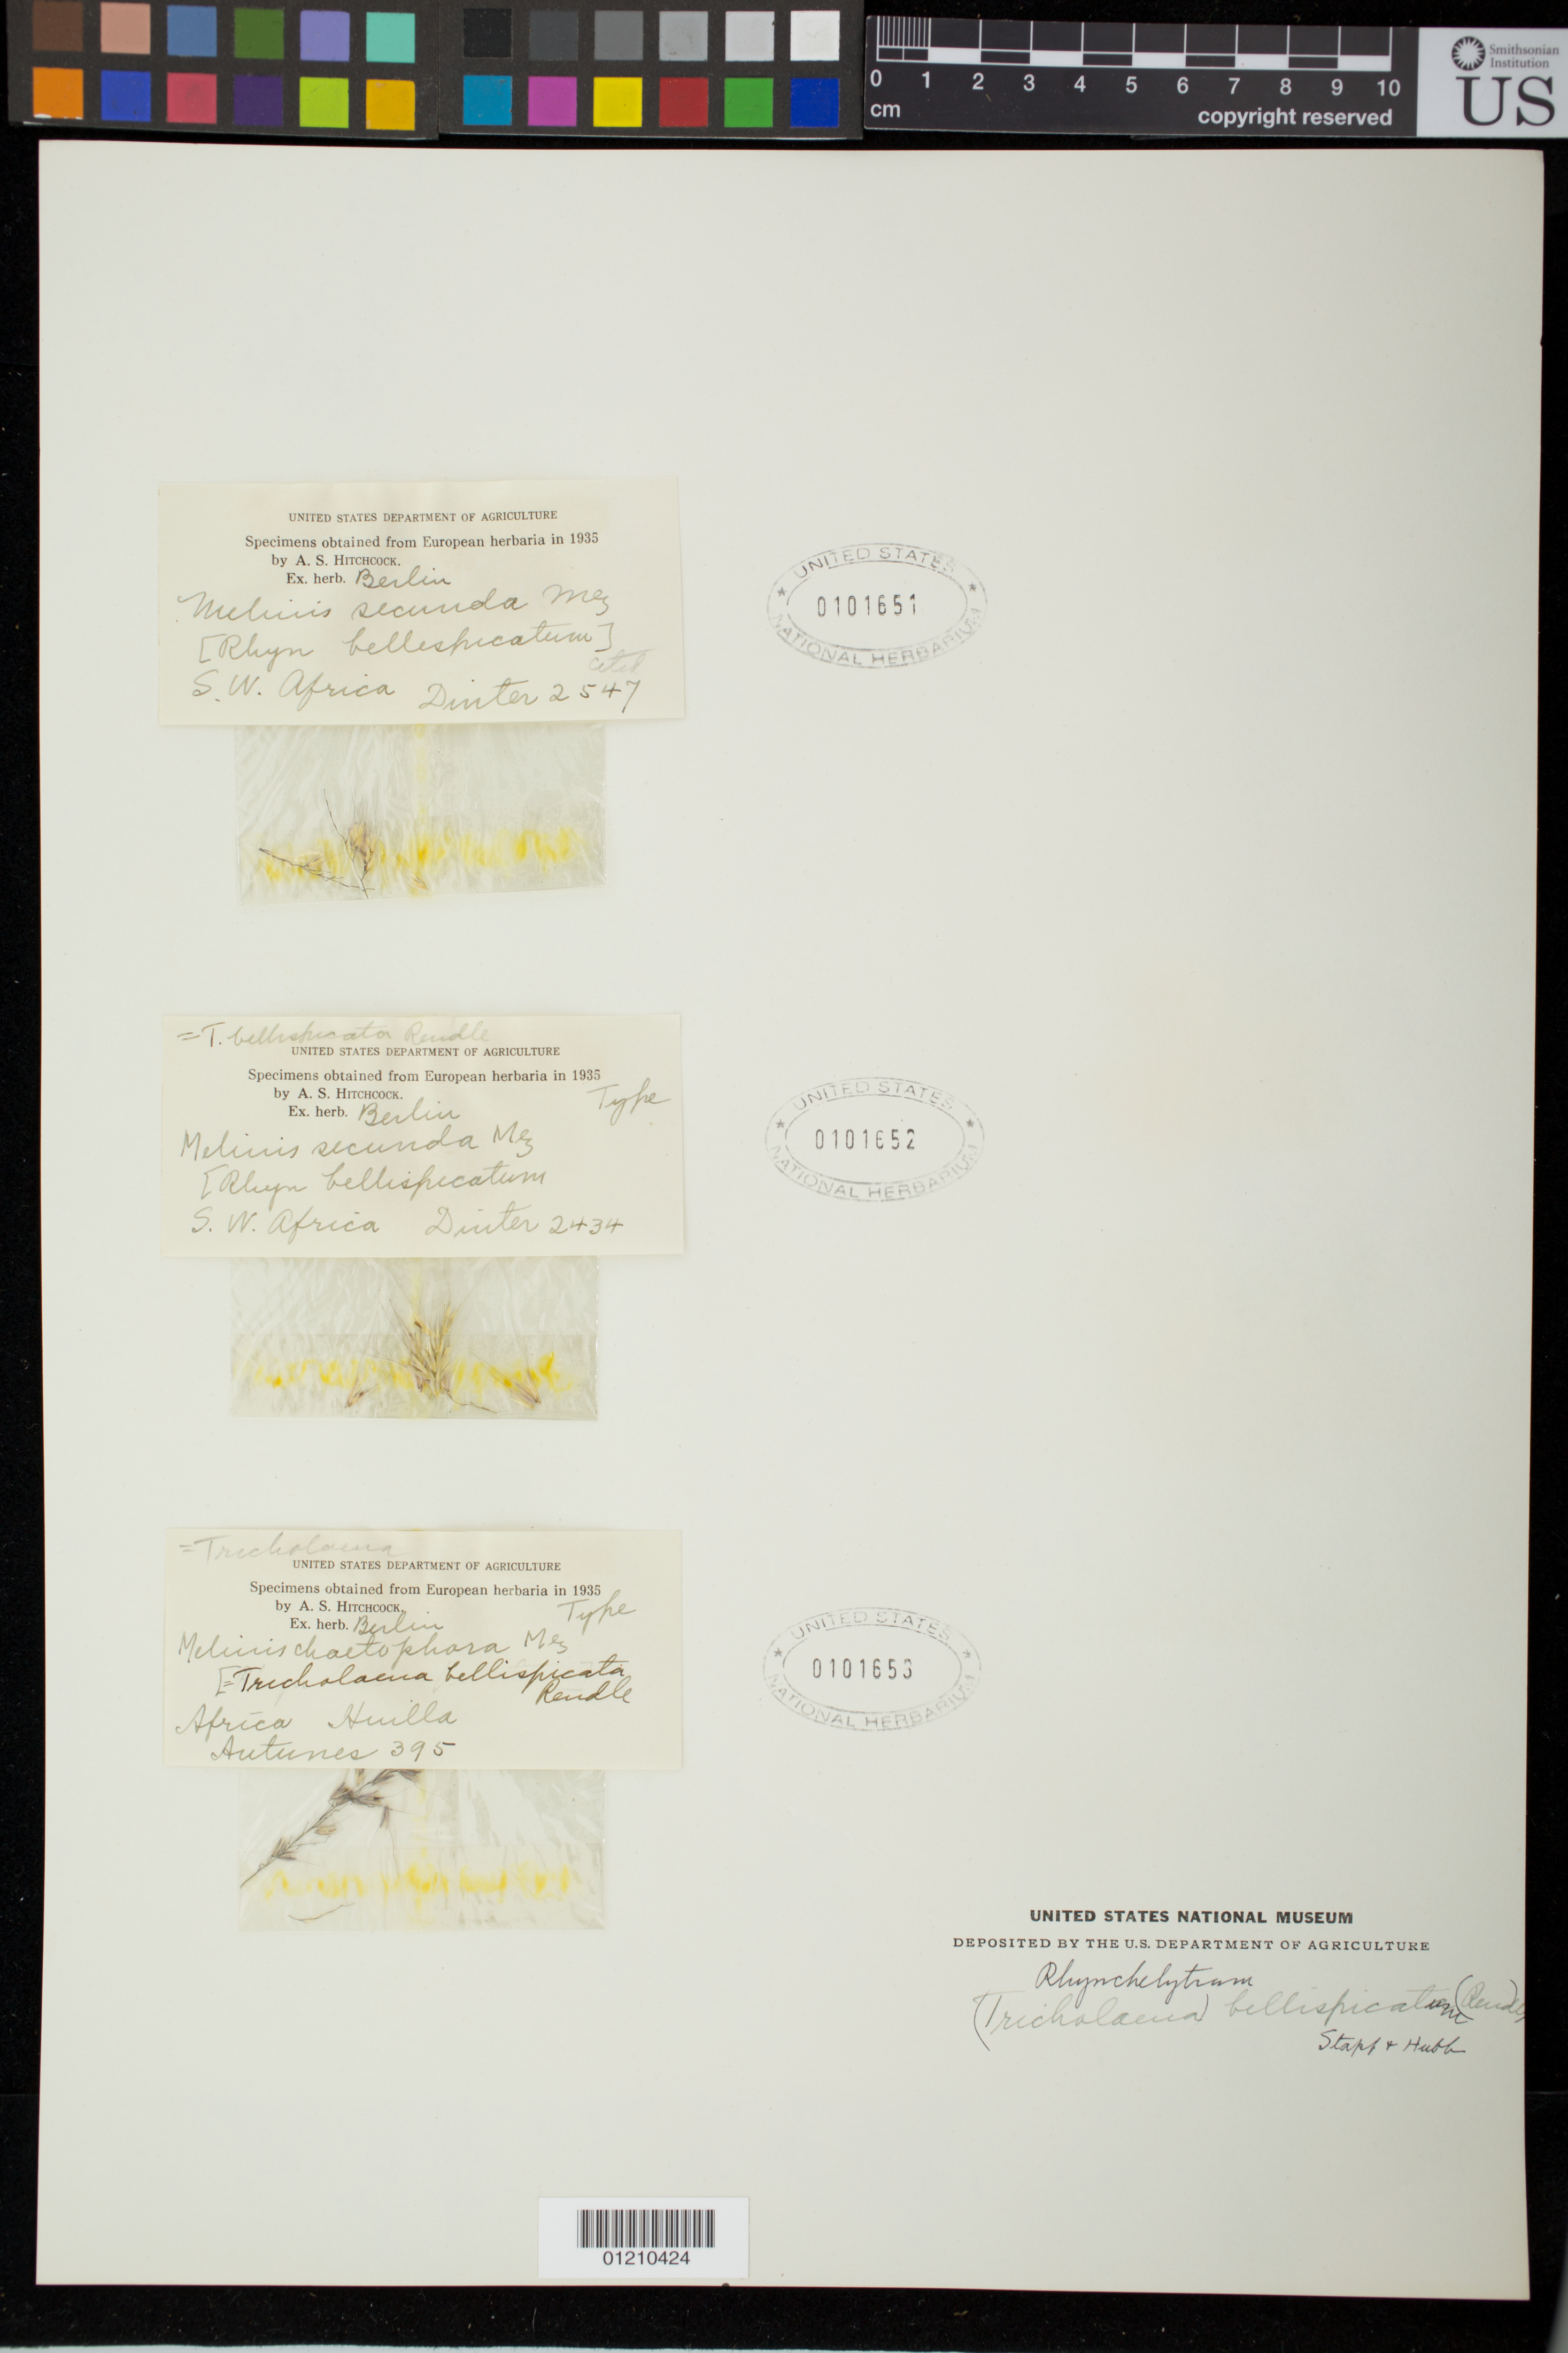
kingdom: Plantae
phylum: Tracheophyta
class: Liliopsida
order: Poales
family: Poaceae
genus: Melinis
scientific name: Melinis chaetophora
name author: Mez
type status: Type Collection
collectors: J. Antunes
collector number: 395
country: Angola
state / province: Huíla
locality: Huilla.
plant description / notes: Fragmentary material of type specimen ex herb.Berlin.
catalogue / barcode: US 101653